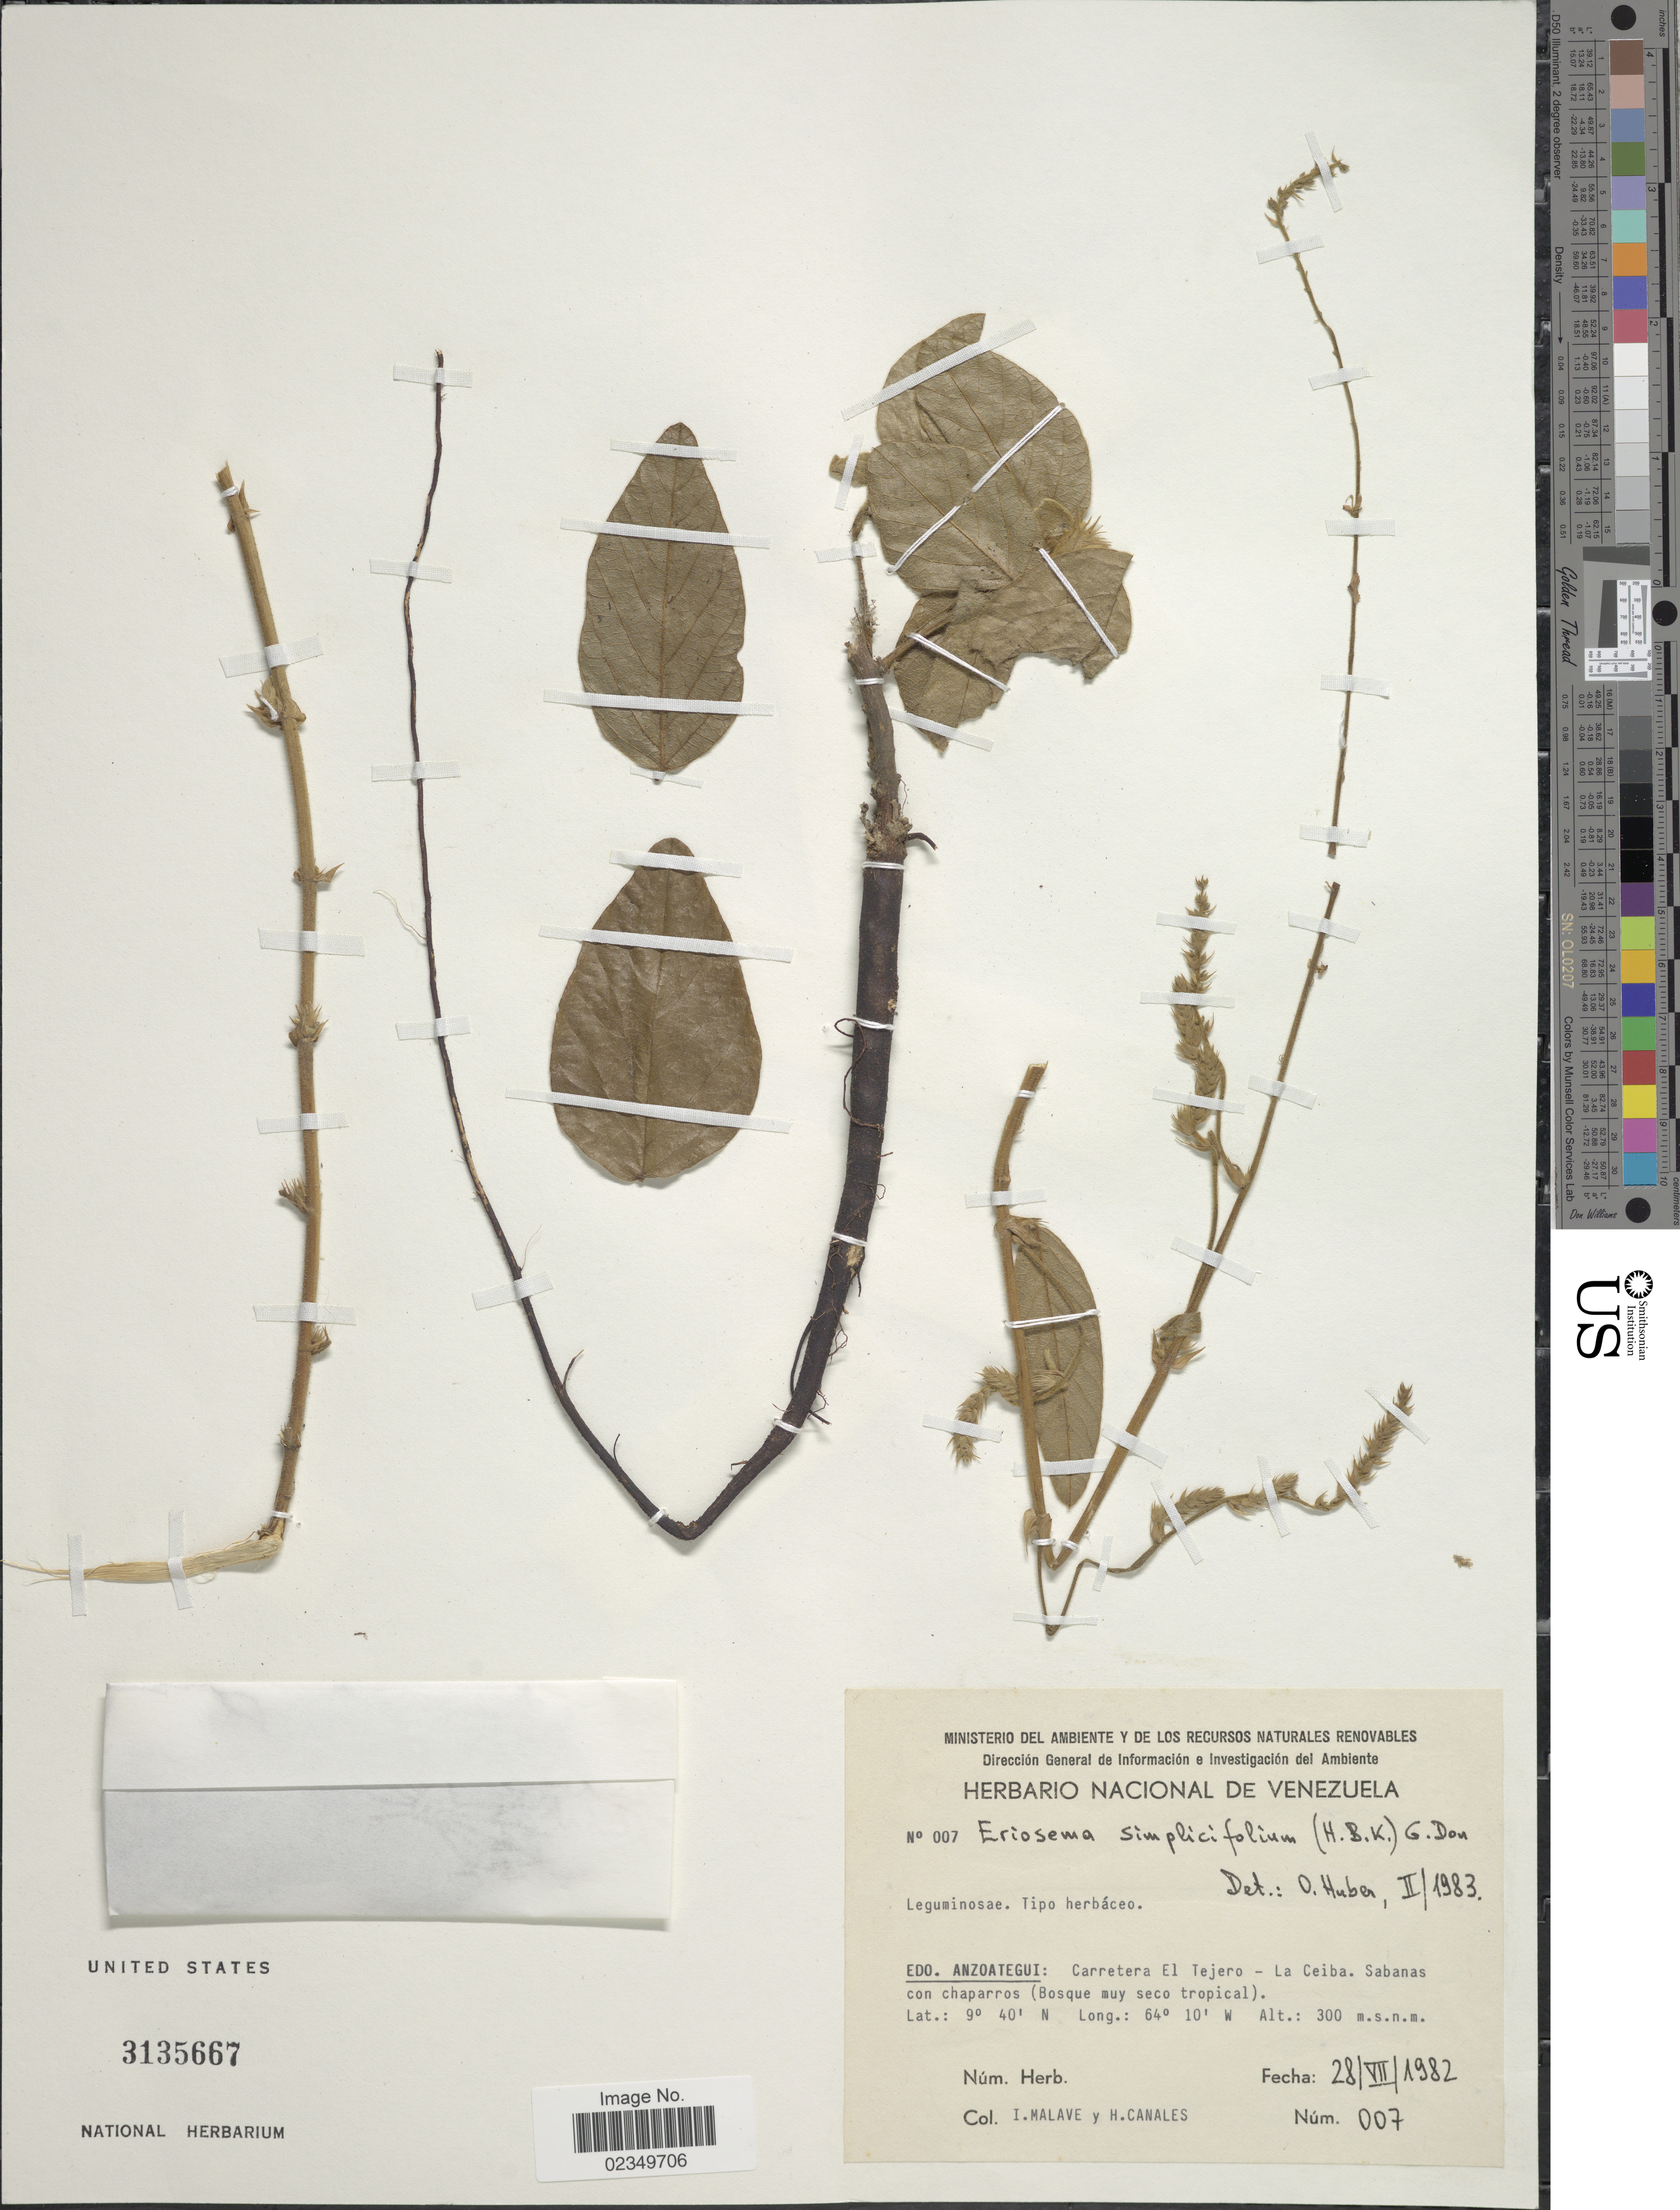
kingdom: Plantae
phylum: Tracheophyta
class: Magnoliopsida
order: Fabales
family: Fabaceae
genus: Eriosema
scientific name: Eriosema simplicifolium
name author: (Kunth) G. Don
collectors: I. Malave & H. Canales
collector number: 007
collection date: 1982-07-28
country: Venezuela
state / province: Anzoategui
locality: Edo. Anzoategui: Carretera El Tejero, La Ceiba, Sabanas con chaparros (Bosque auy seco tropical)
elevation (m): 300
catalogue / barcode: US 3135667